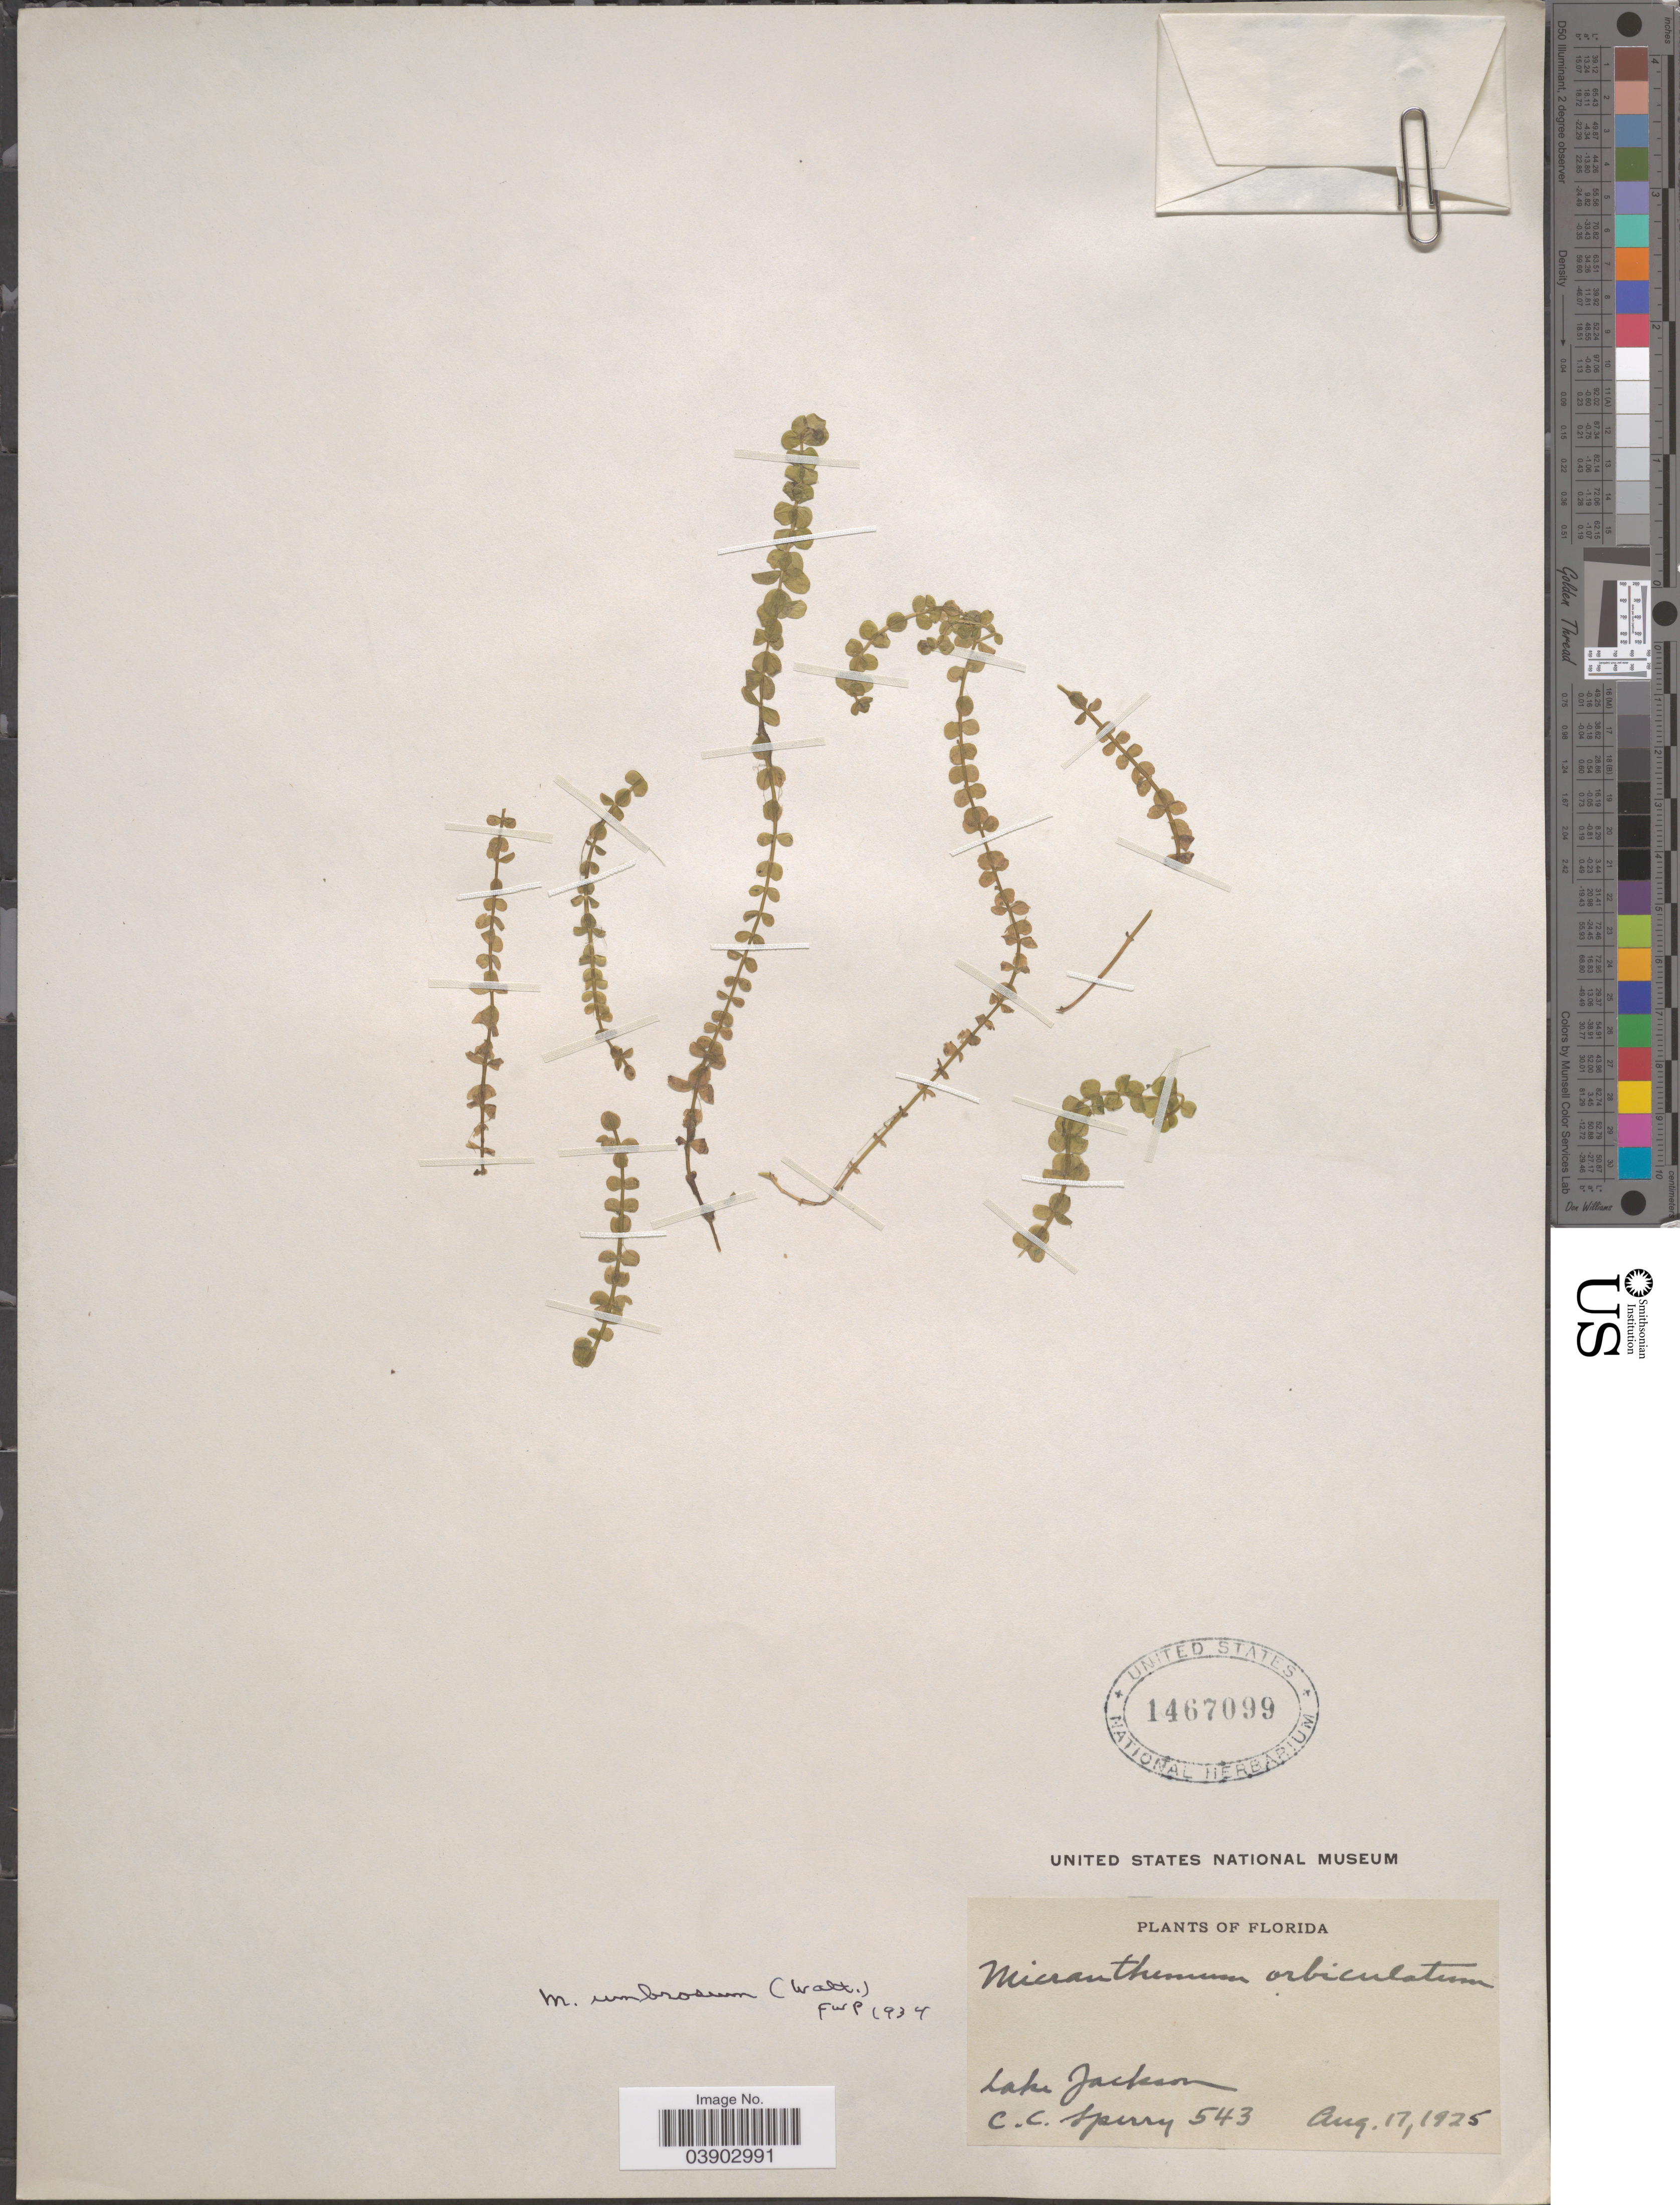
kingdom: Plantae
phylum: Tracheophyta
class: Magnoliopsida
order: Lamiales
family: Linderniaceae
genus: Micranthemum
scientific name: Micranthemum umbrosum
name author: (J.F. Gmel.) S.F. Blake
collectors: C. C. Sperry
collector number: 543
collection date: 1925-08-17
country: United States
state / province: Florida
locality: Lake Jackson.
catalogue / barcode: US 1467099